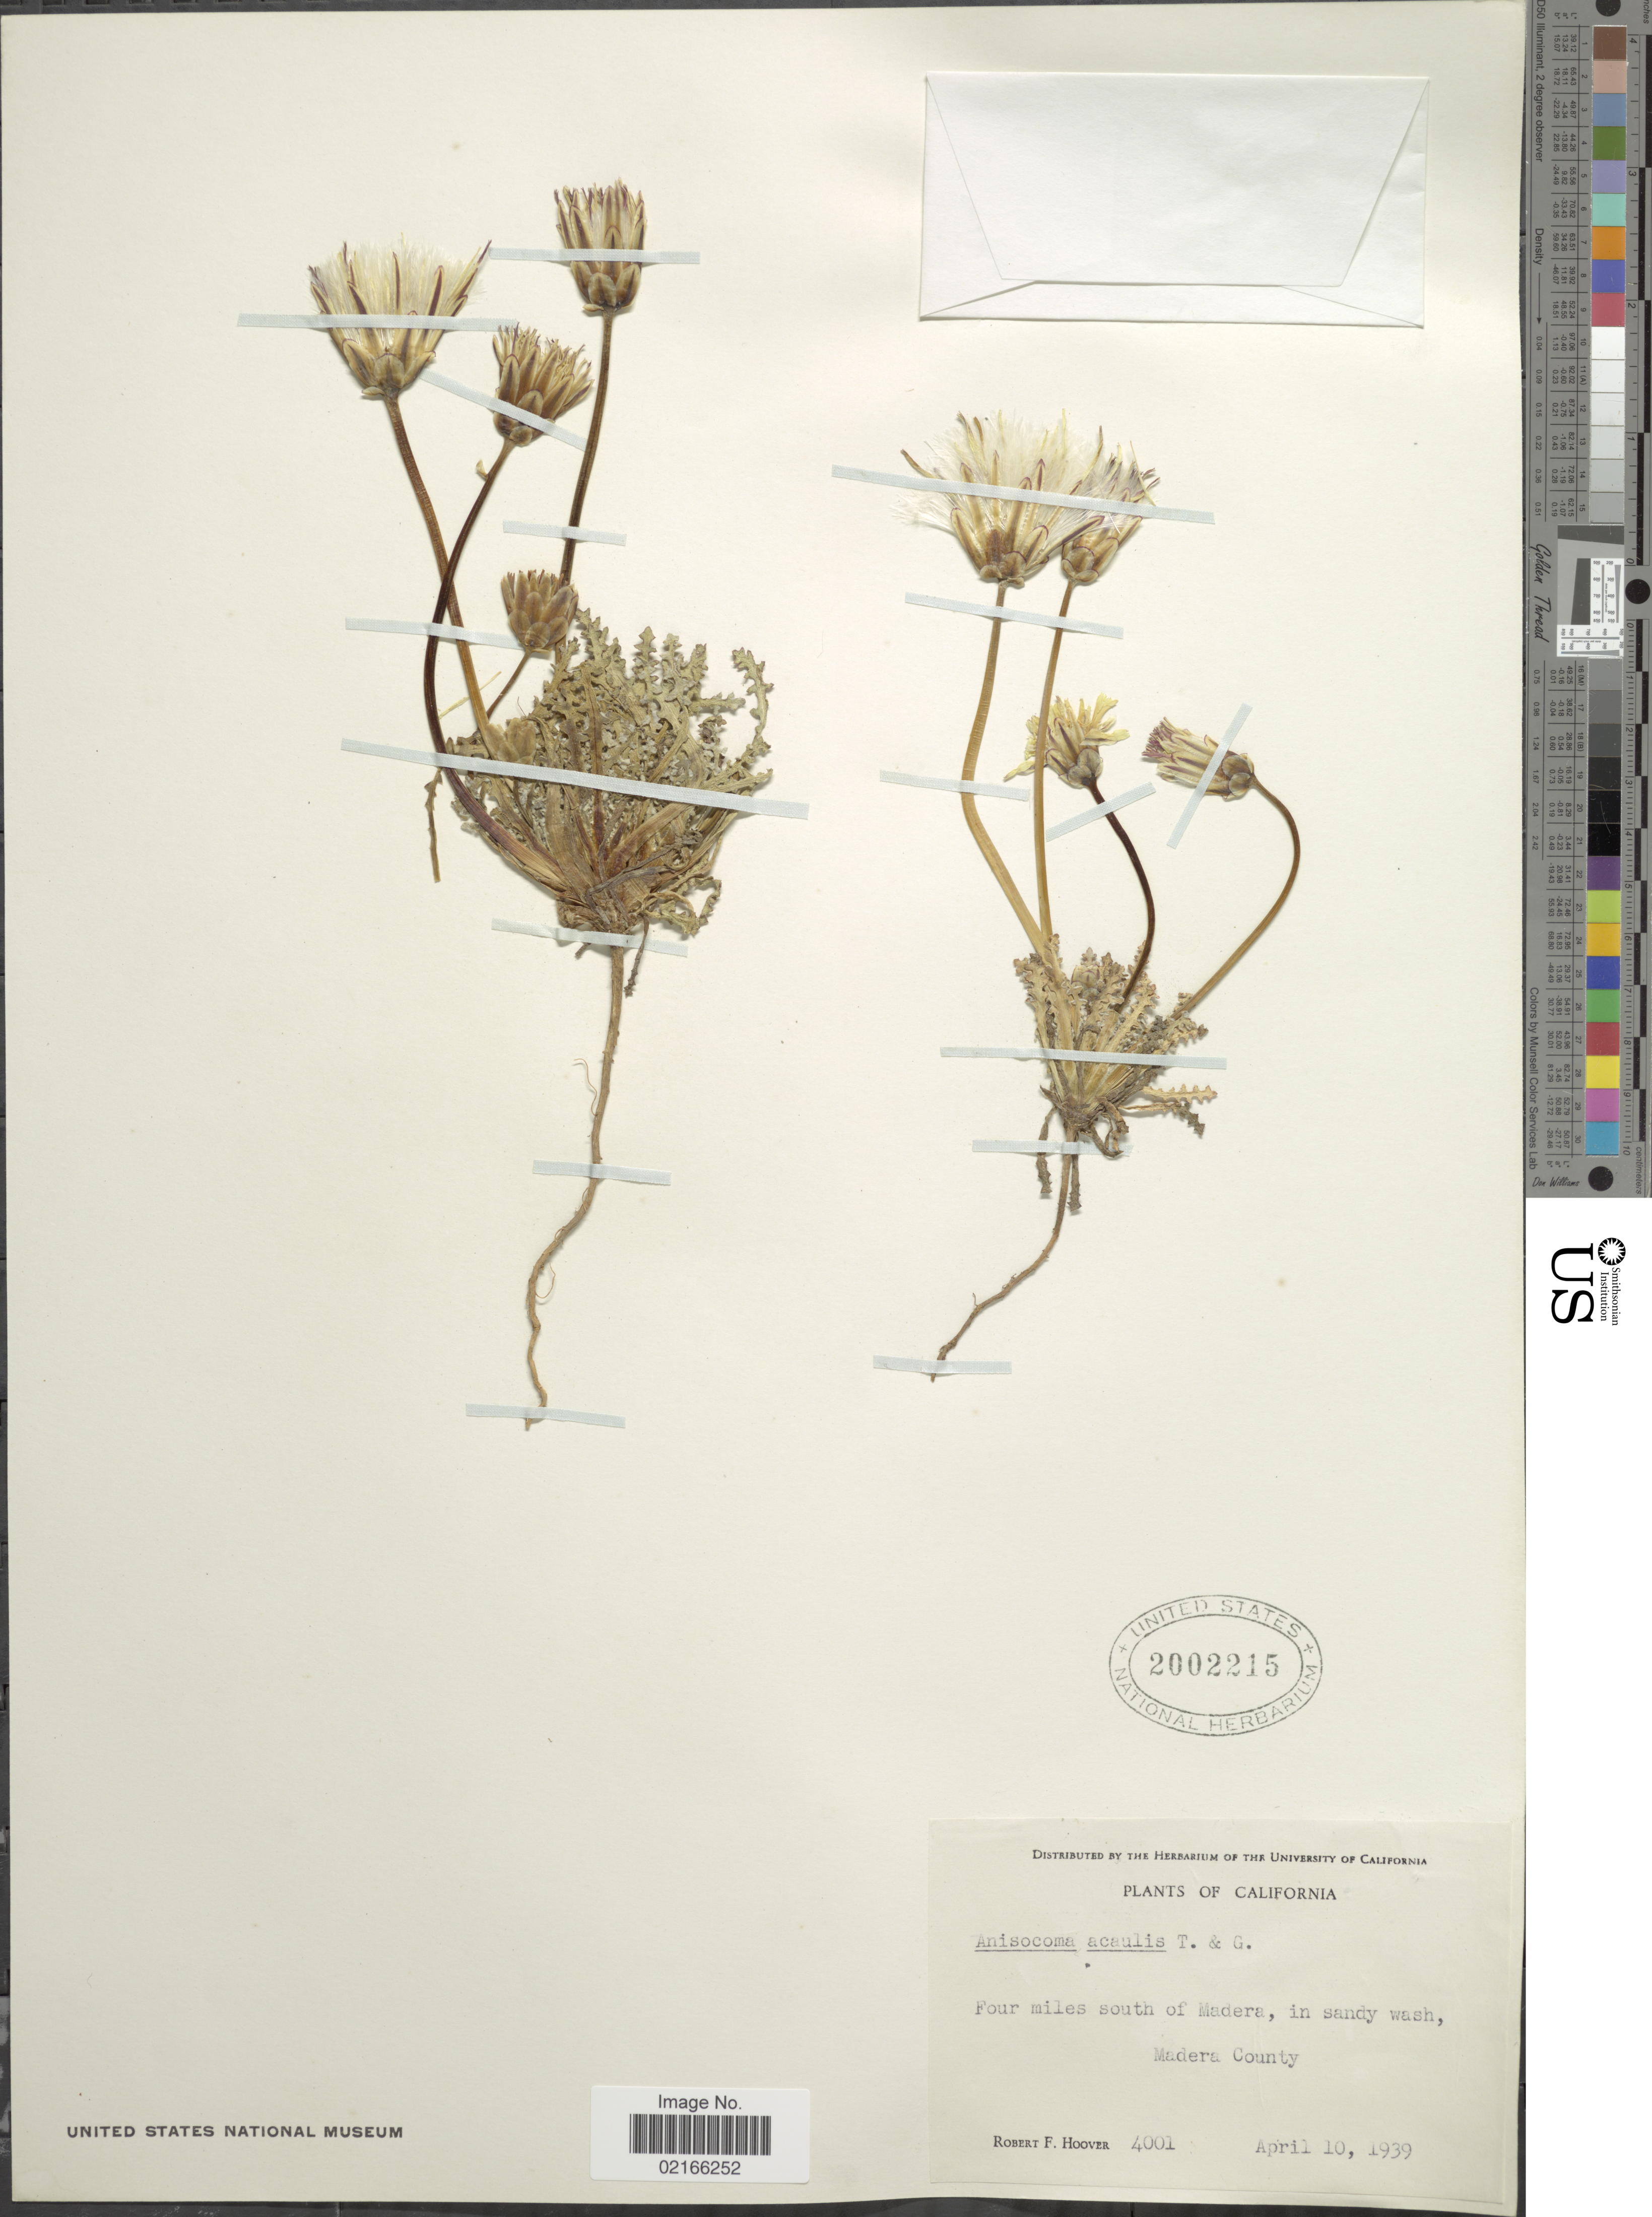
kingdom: Plantae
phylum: Tracheophyta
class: Magnoliopsida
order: Asterales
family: Asteraceae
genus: Anisocoma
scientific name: Anisocoma acaulis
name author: Torr. & A. Gray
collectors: R. F. Hoover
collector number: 4001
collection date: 1939-04-10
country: United States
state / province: California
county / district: Madera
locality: Four miles south of Madera, Madera County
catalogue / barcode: US 2002215